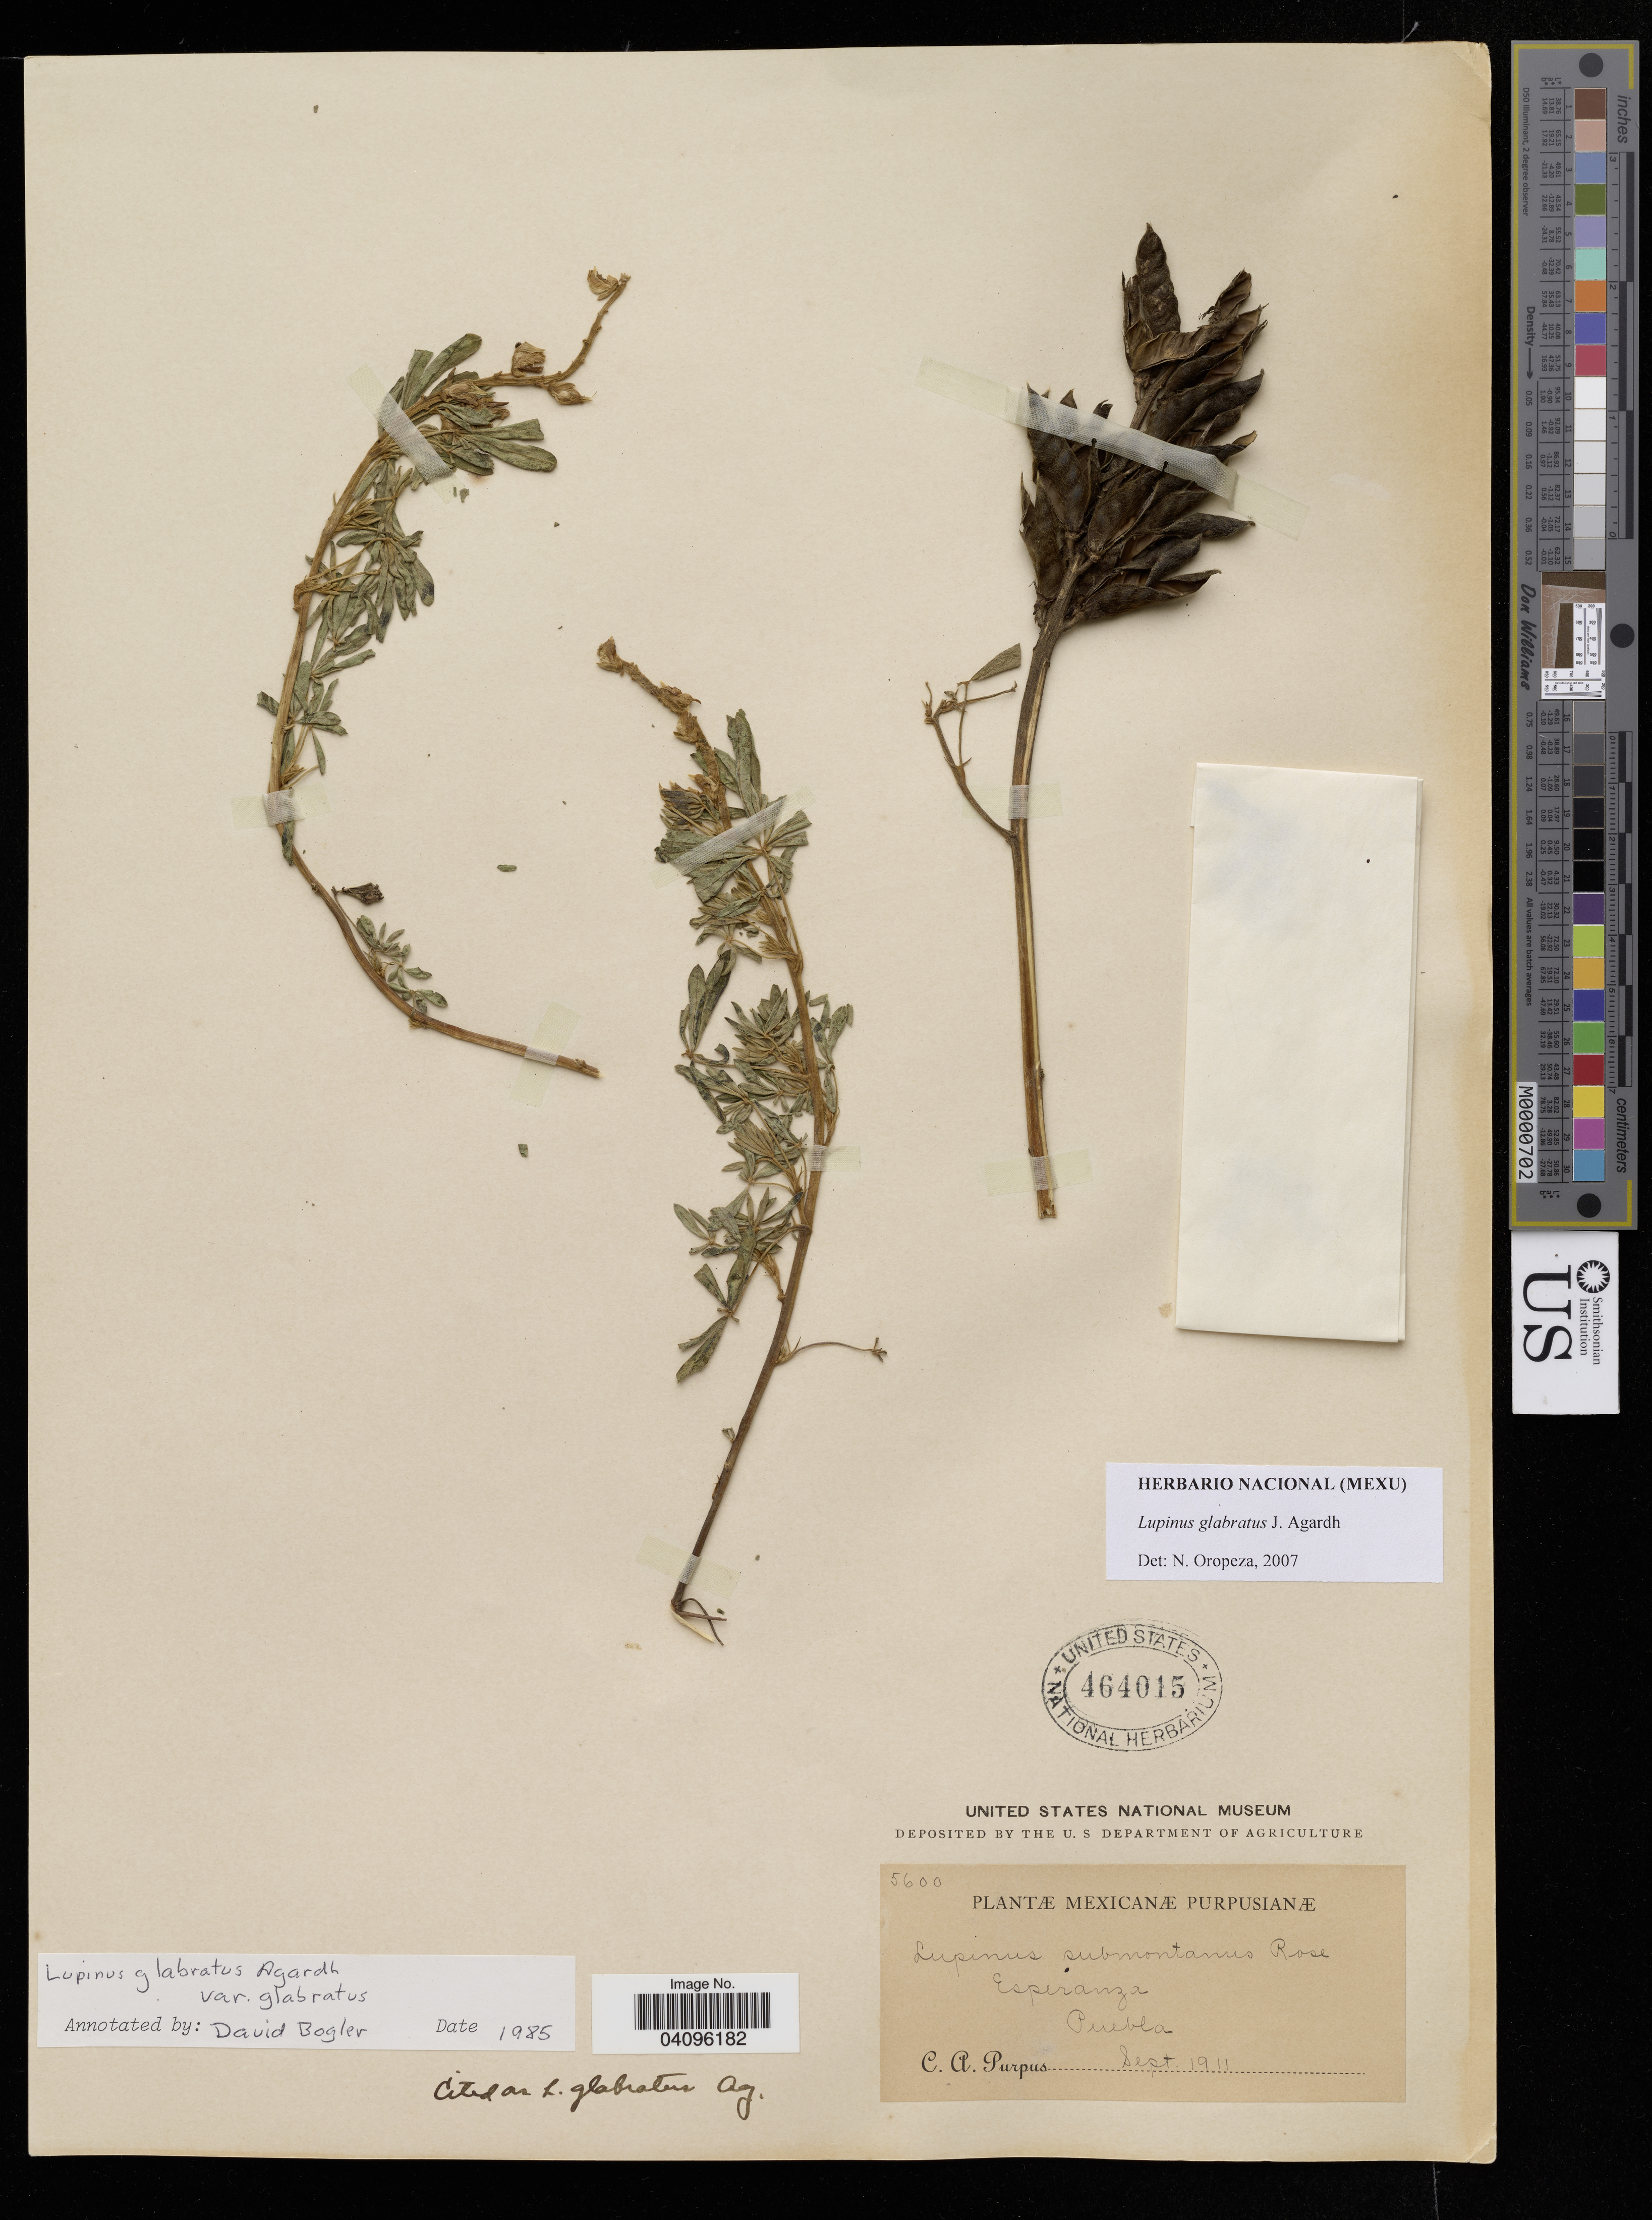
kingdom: Plantae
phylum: Tracheophyta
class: Magnoliopsida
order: Fabales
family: Fabaceae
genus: Lupinus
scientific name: Lupinus glabratus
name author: J. Agardh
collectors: C. A. Purpus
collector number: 5600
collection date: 1911-09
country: Mexico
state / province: Puebla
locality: Mexicanae Purpusianae. Esperanza.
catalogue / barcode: US 464015